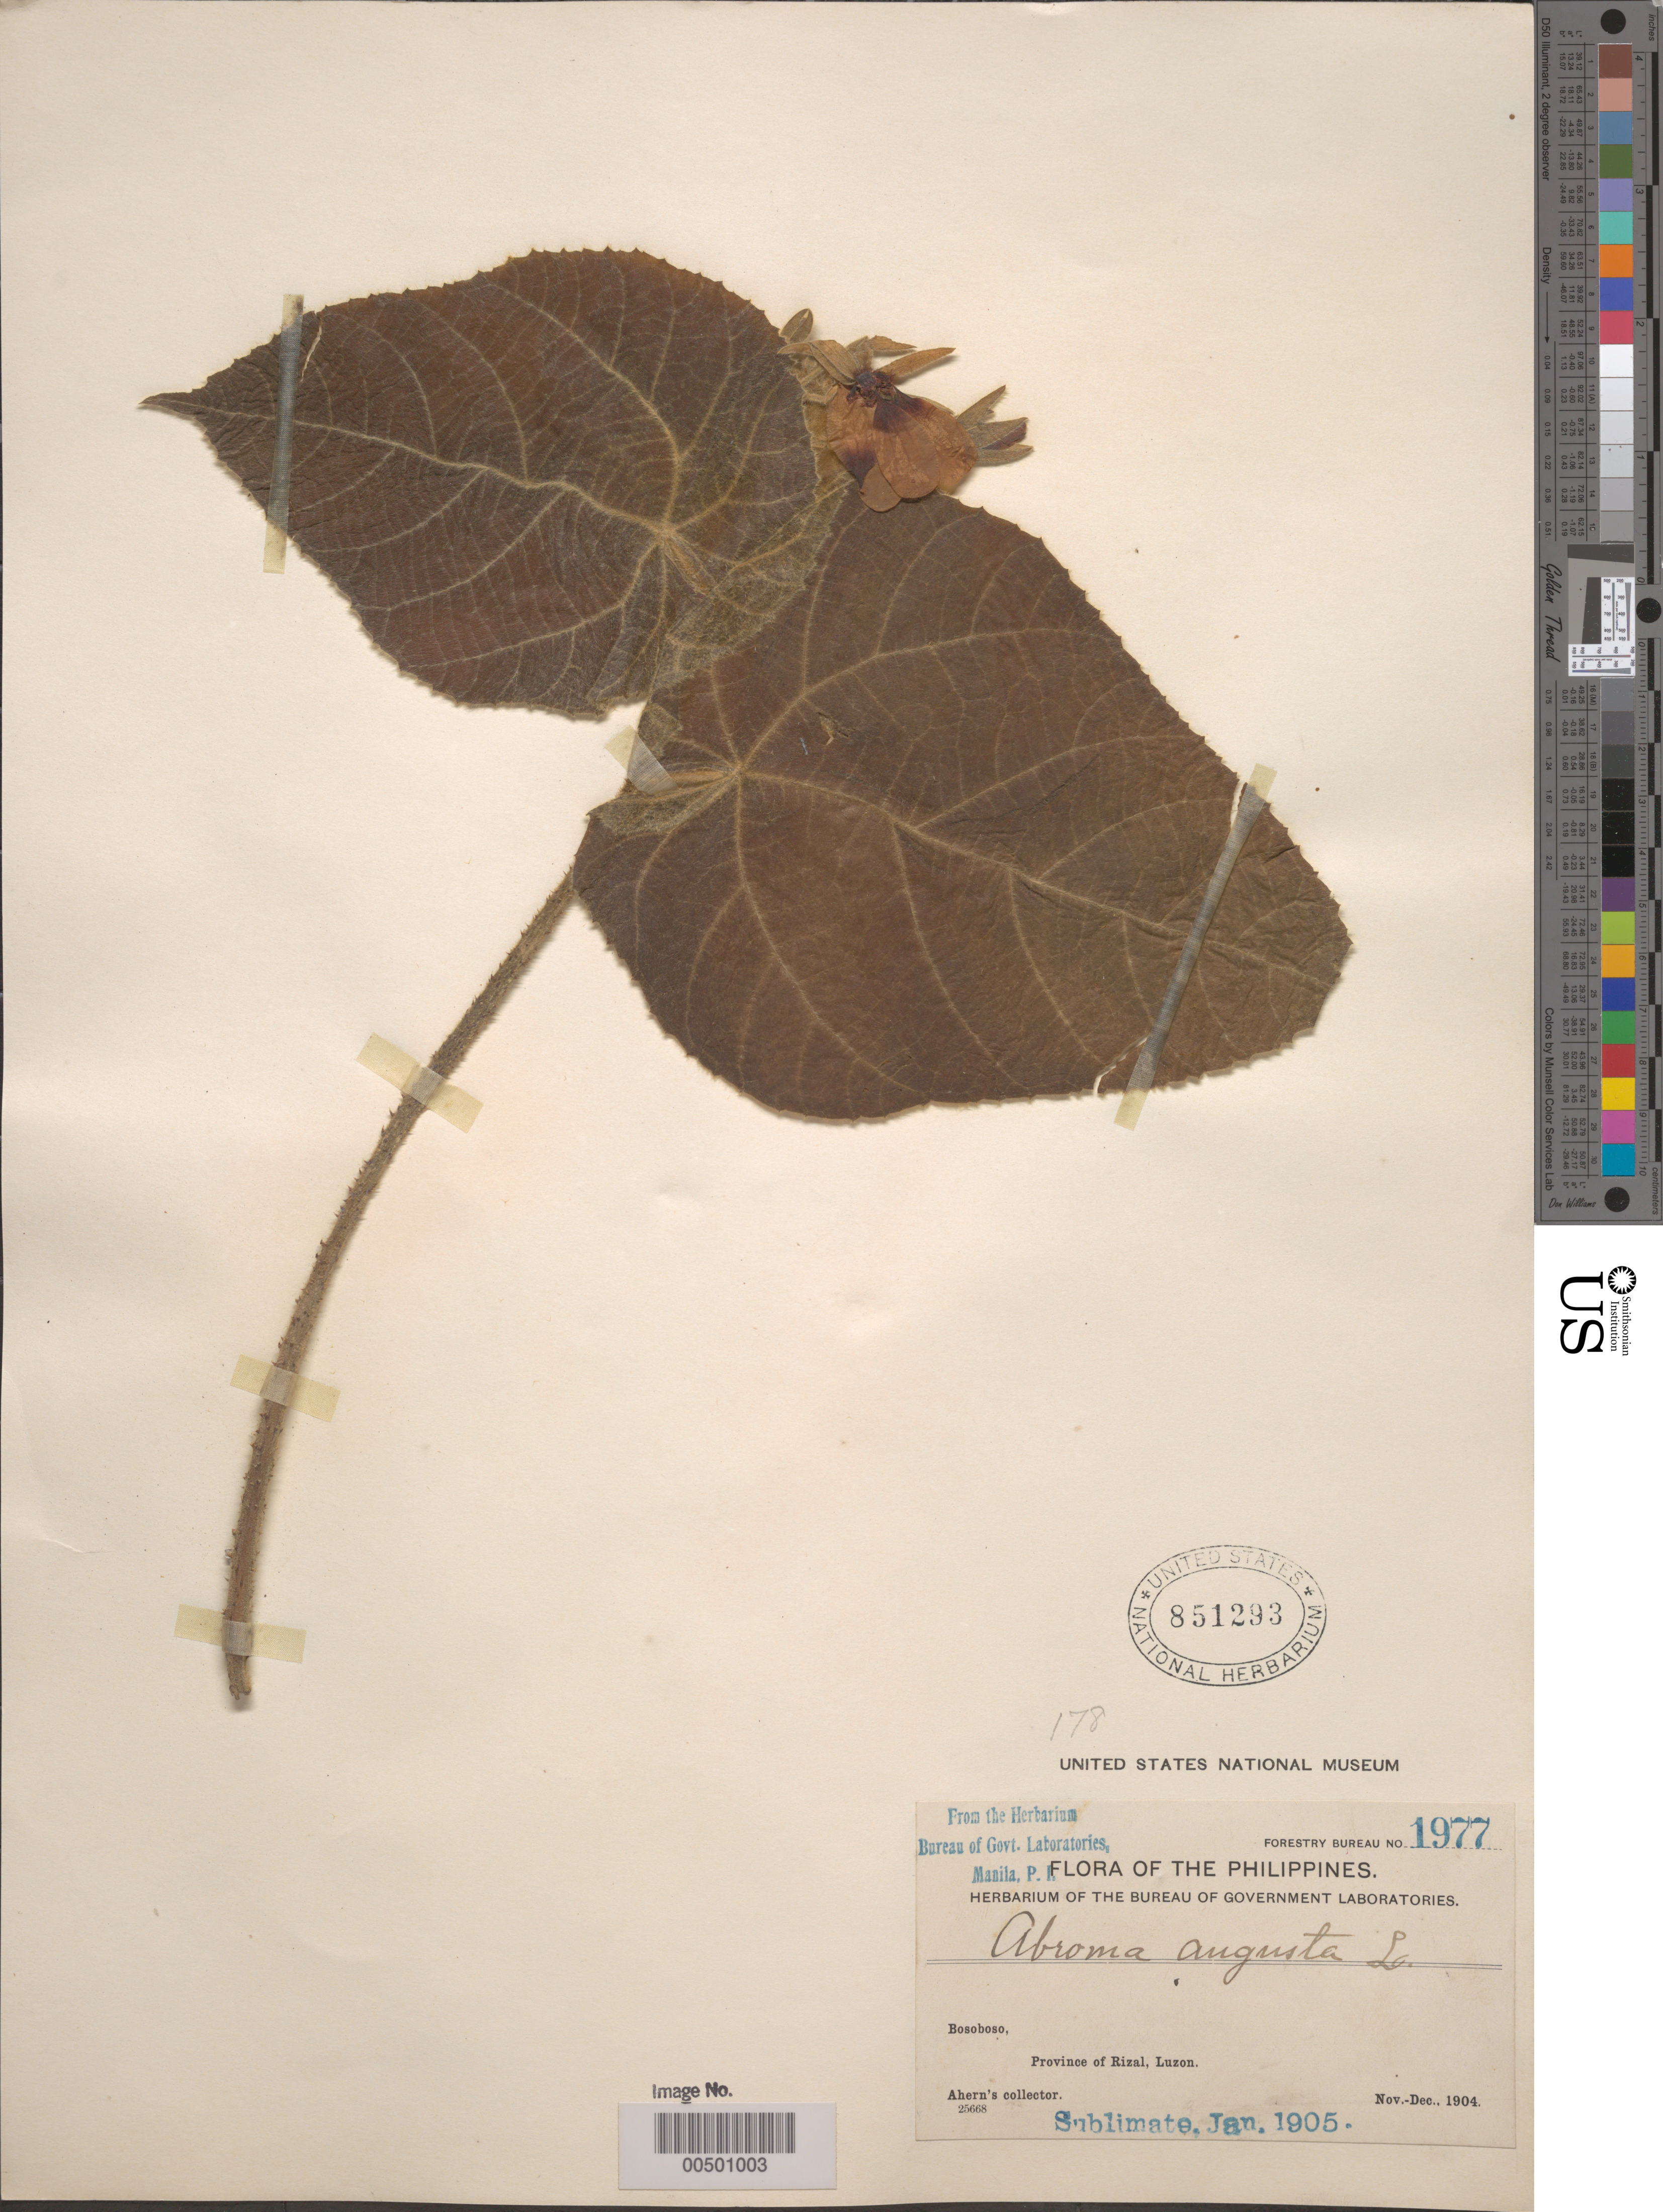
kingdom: Plantae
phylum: Tracheophyta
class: Magnoliopsida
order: Malvales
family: Malvaceae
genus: Abroma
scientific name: Abroma augusta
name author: (L.) L. f.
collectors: Ahern's collector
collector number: For. Bur. 1977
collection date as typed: Nov 1904 to -- Dec 1904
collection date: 1904-11/1904-12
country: Philippines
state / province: Calabarzon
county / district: Rizal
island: Luzon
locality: Bosoboso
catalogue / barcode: US 851293